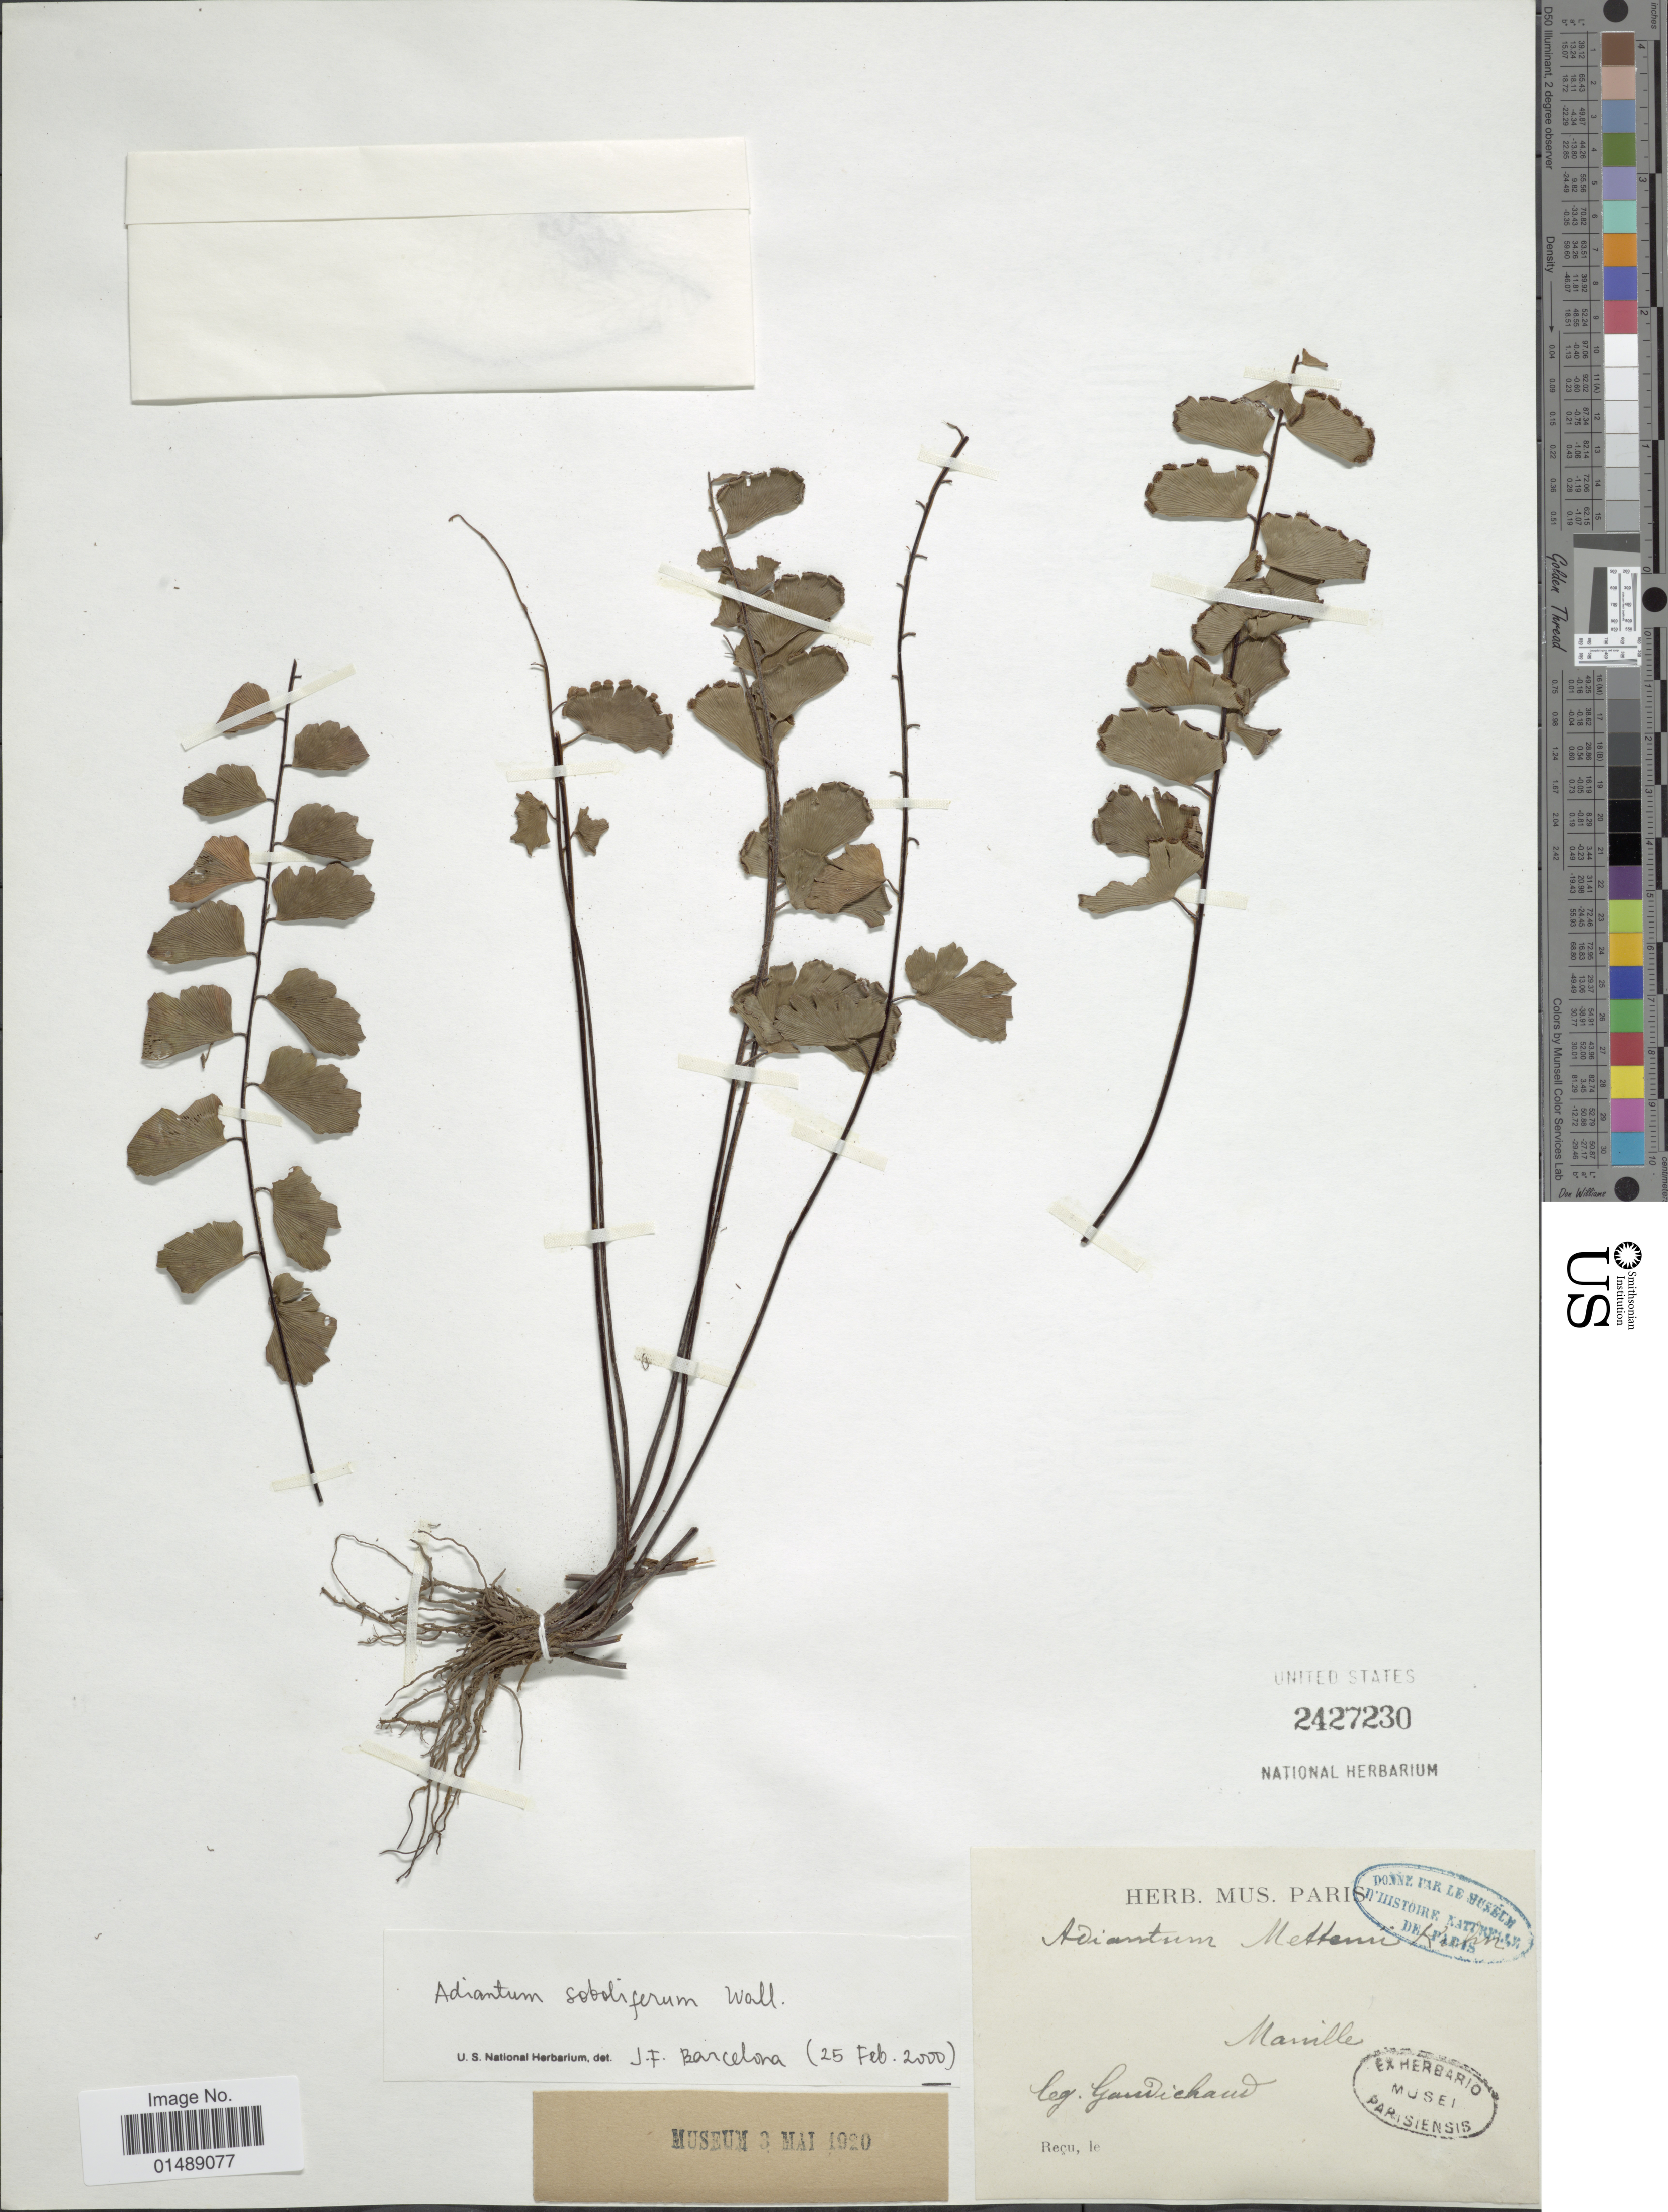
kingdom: Plantae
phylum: Tracheophyta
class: Polypodiopsida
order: Polypodiales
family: Pteridaceae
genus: Adiantum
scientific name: Adiantum soboliferum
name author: Wall. ex Hook.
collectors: -. Gaudichaud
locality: Manville [interpreted]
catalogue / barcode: US 2427230